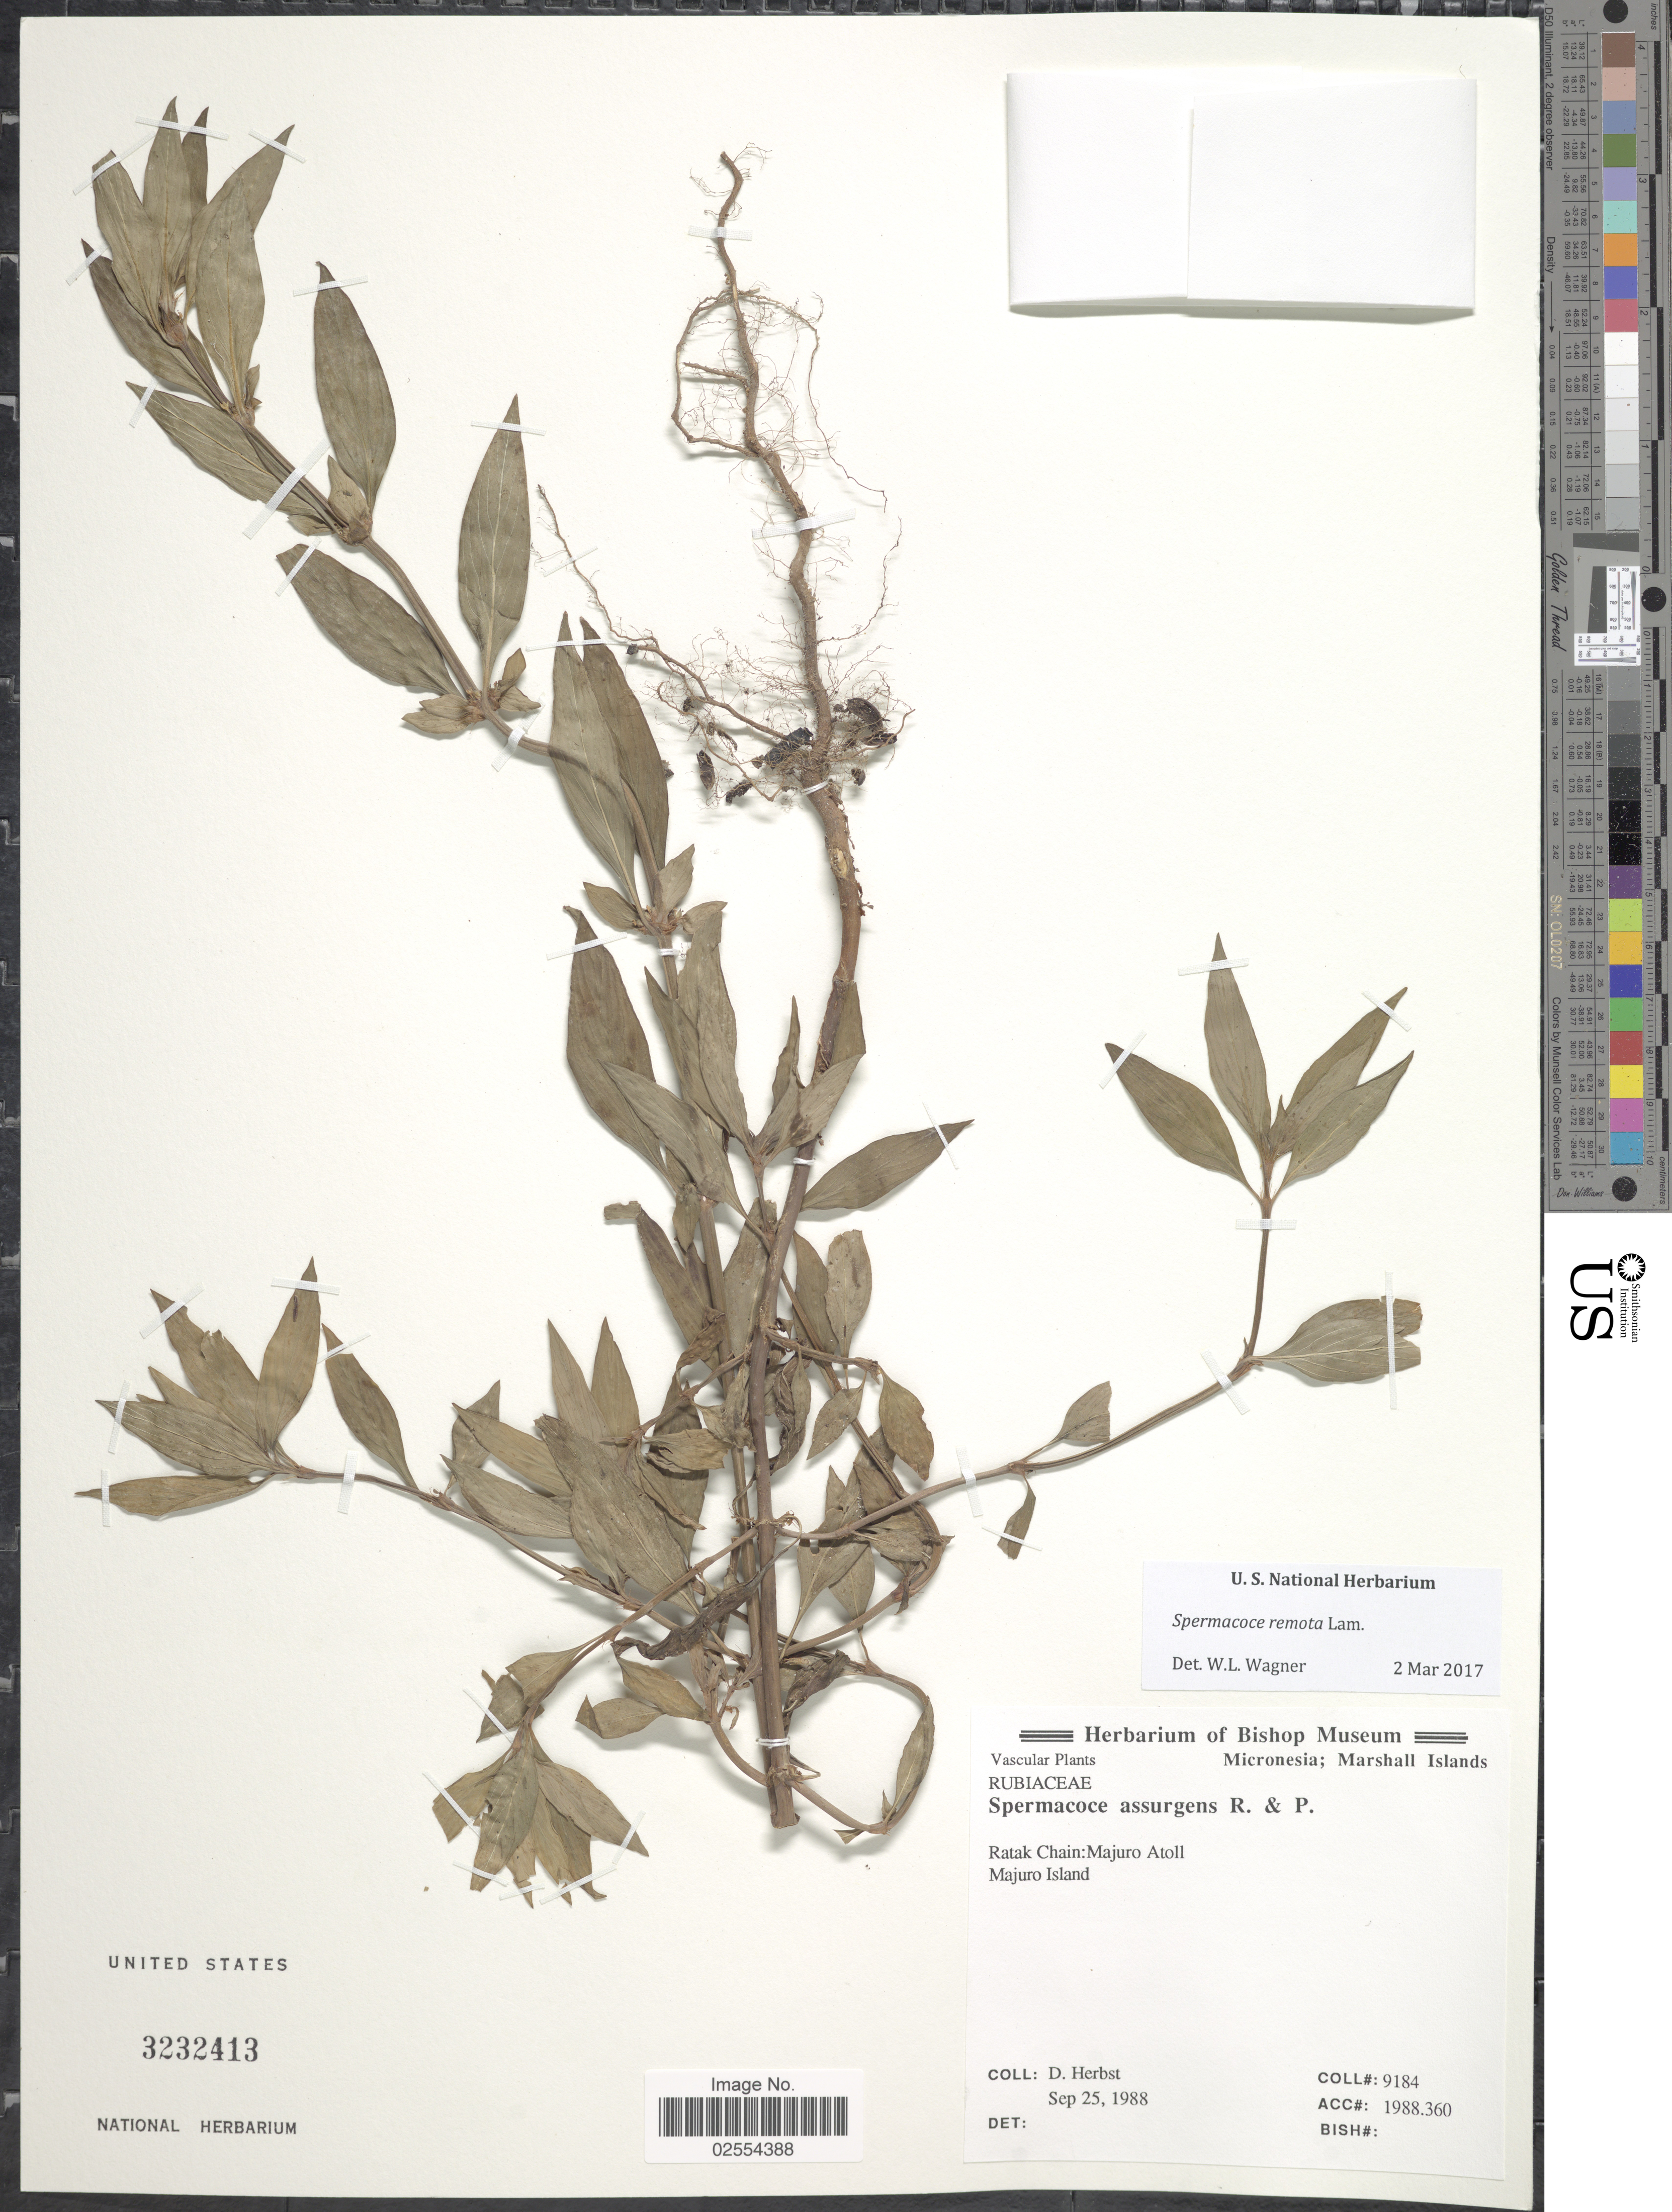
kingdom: Plantae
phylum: Tracheophyta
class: Magnoliopsida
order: Gentianales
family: Rubiaceae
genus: Spermacoce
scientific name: Spermacoce remota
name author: Lam.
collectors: D. Herbst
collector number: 9184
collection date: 1988-09-25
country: Marshall Islands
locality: Micronesia, Ratak Chain: Majuro Atoll, Majuro Island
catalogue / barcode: US 3232413